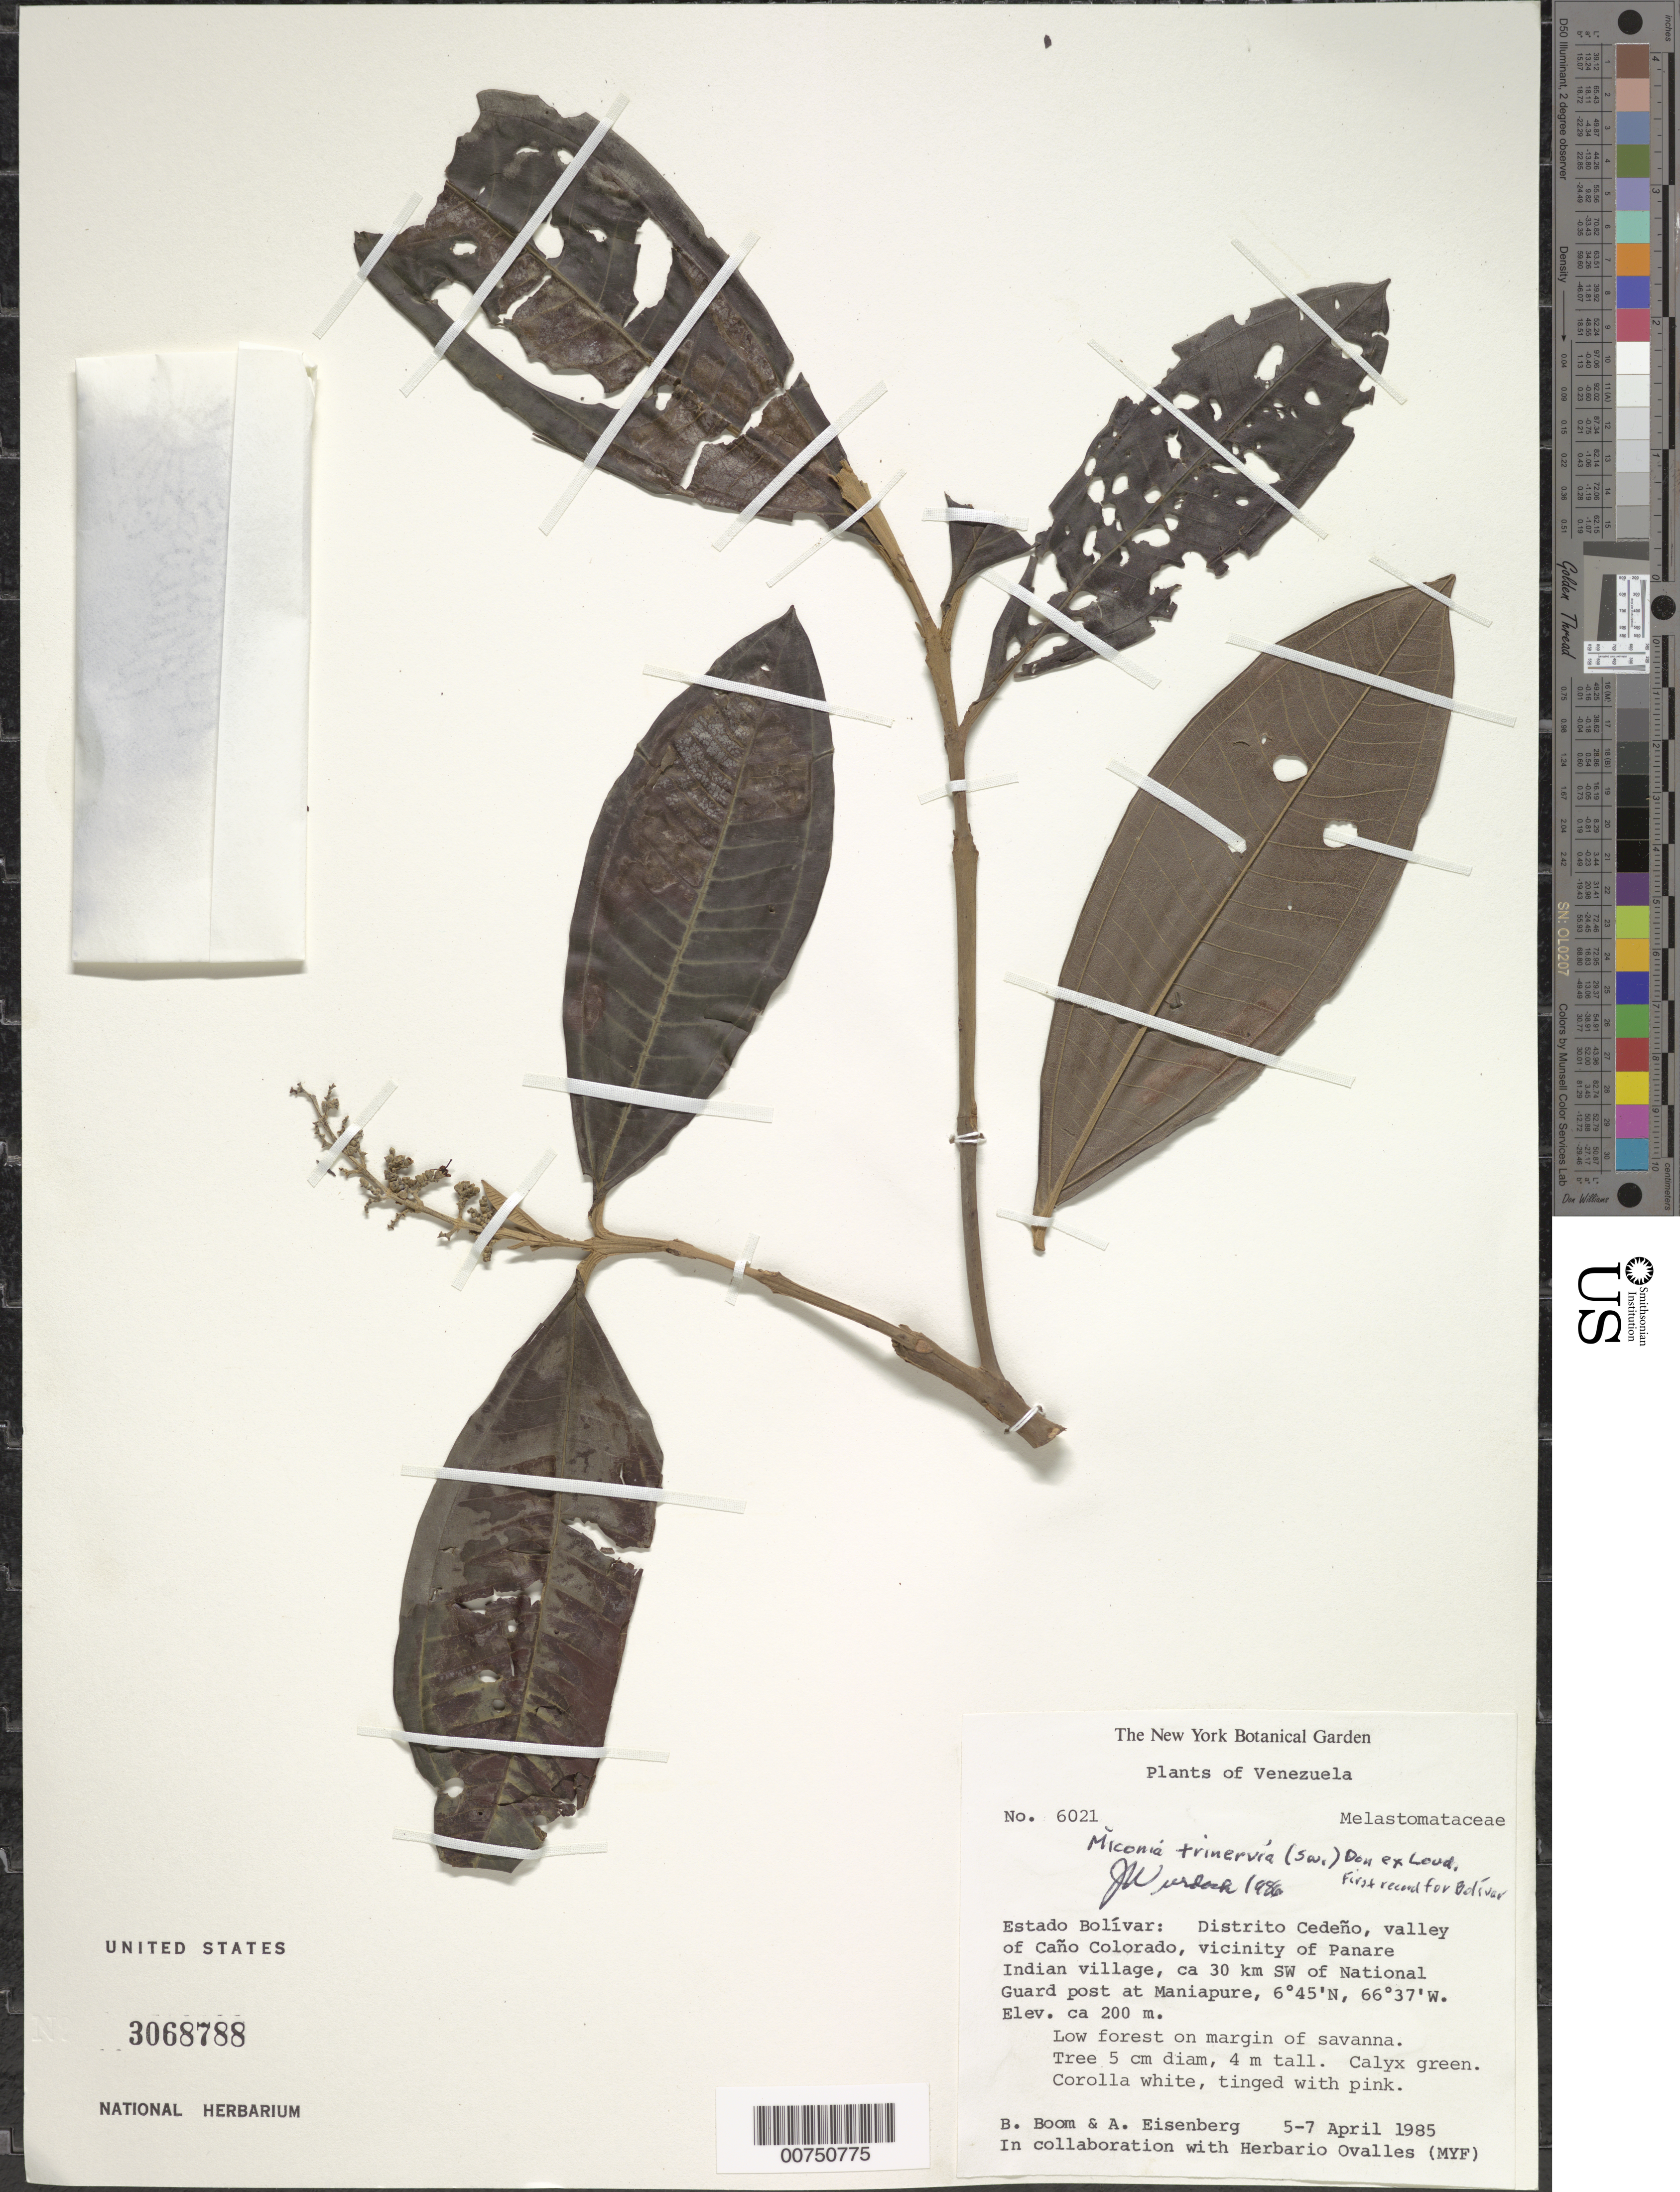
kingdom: Plantae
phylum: Tracheophyta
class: Magnoliopsida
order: Myrtales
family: Melastomataceae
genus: Miconia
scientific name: Miconia trinervia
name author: (Sw.) D. Don ex Loudon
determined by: Wurdack, John J., (US), US (UNITED STATES)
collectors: B. M. Boom & A. Eisenberg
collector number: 6021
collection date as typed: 5-Apr-85 to 7-Apr-85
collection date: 1985-04-05/1985-04-07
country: Venezuela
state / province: Bolívar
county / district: Cedeño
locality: Caño Colorado valley, Panare Indian village vic., ca 30 km SW of National Guard post at Maniapure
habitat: Low forest on margin of savanna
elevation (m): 200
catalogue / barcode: US 3068788